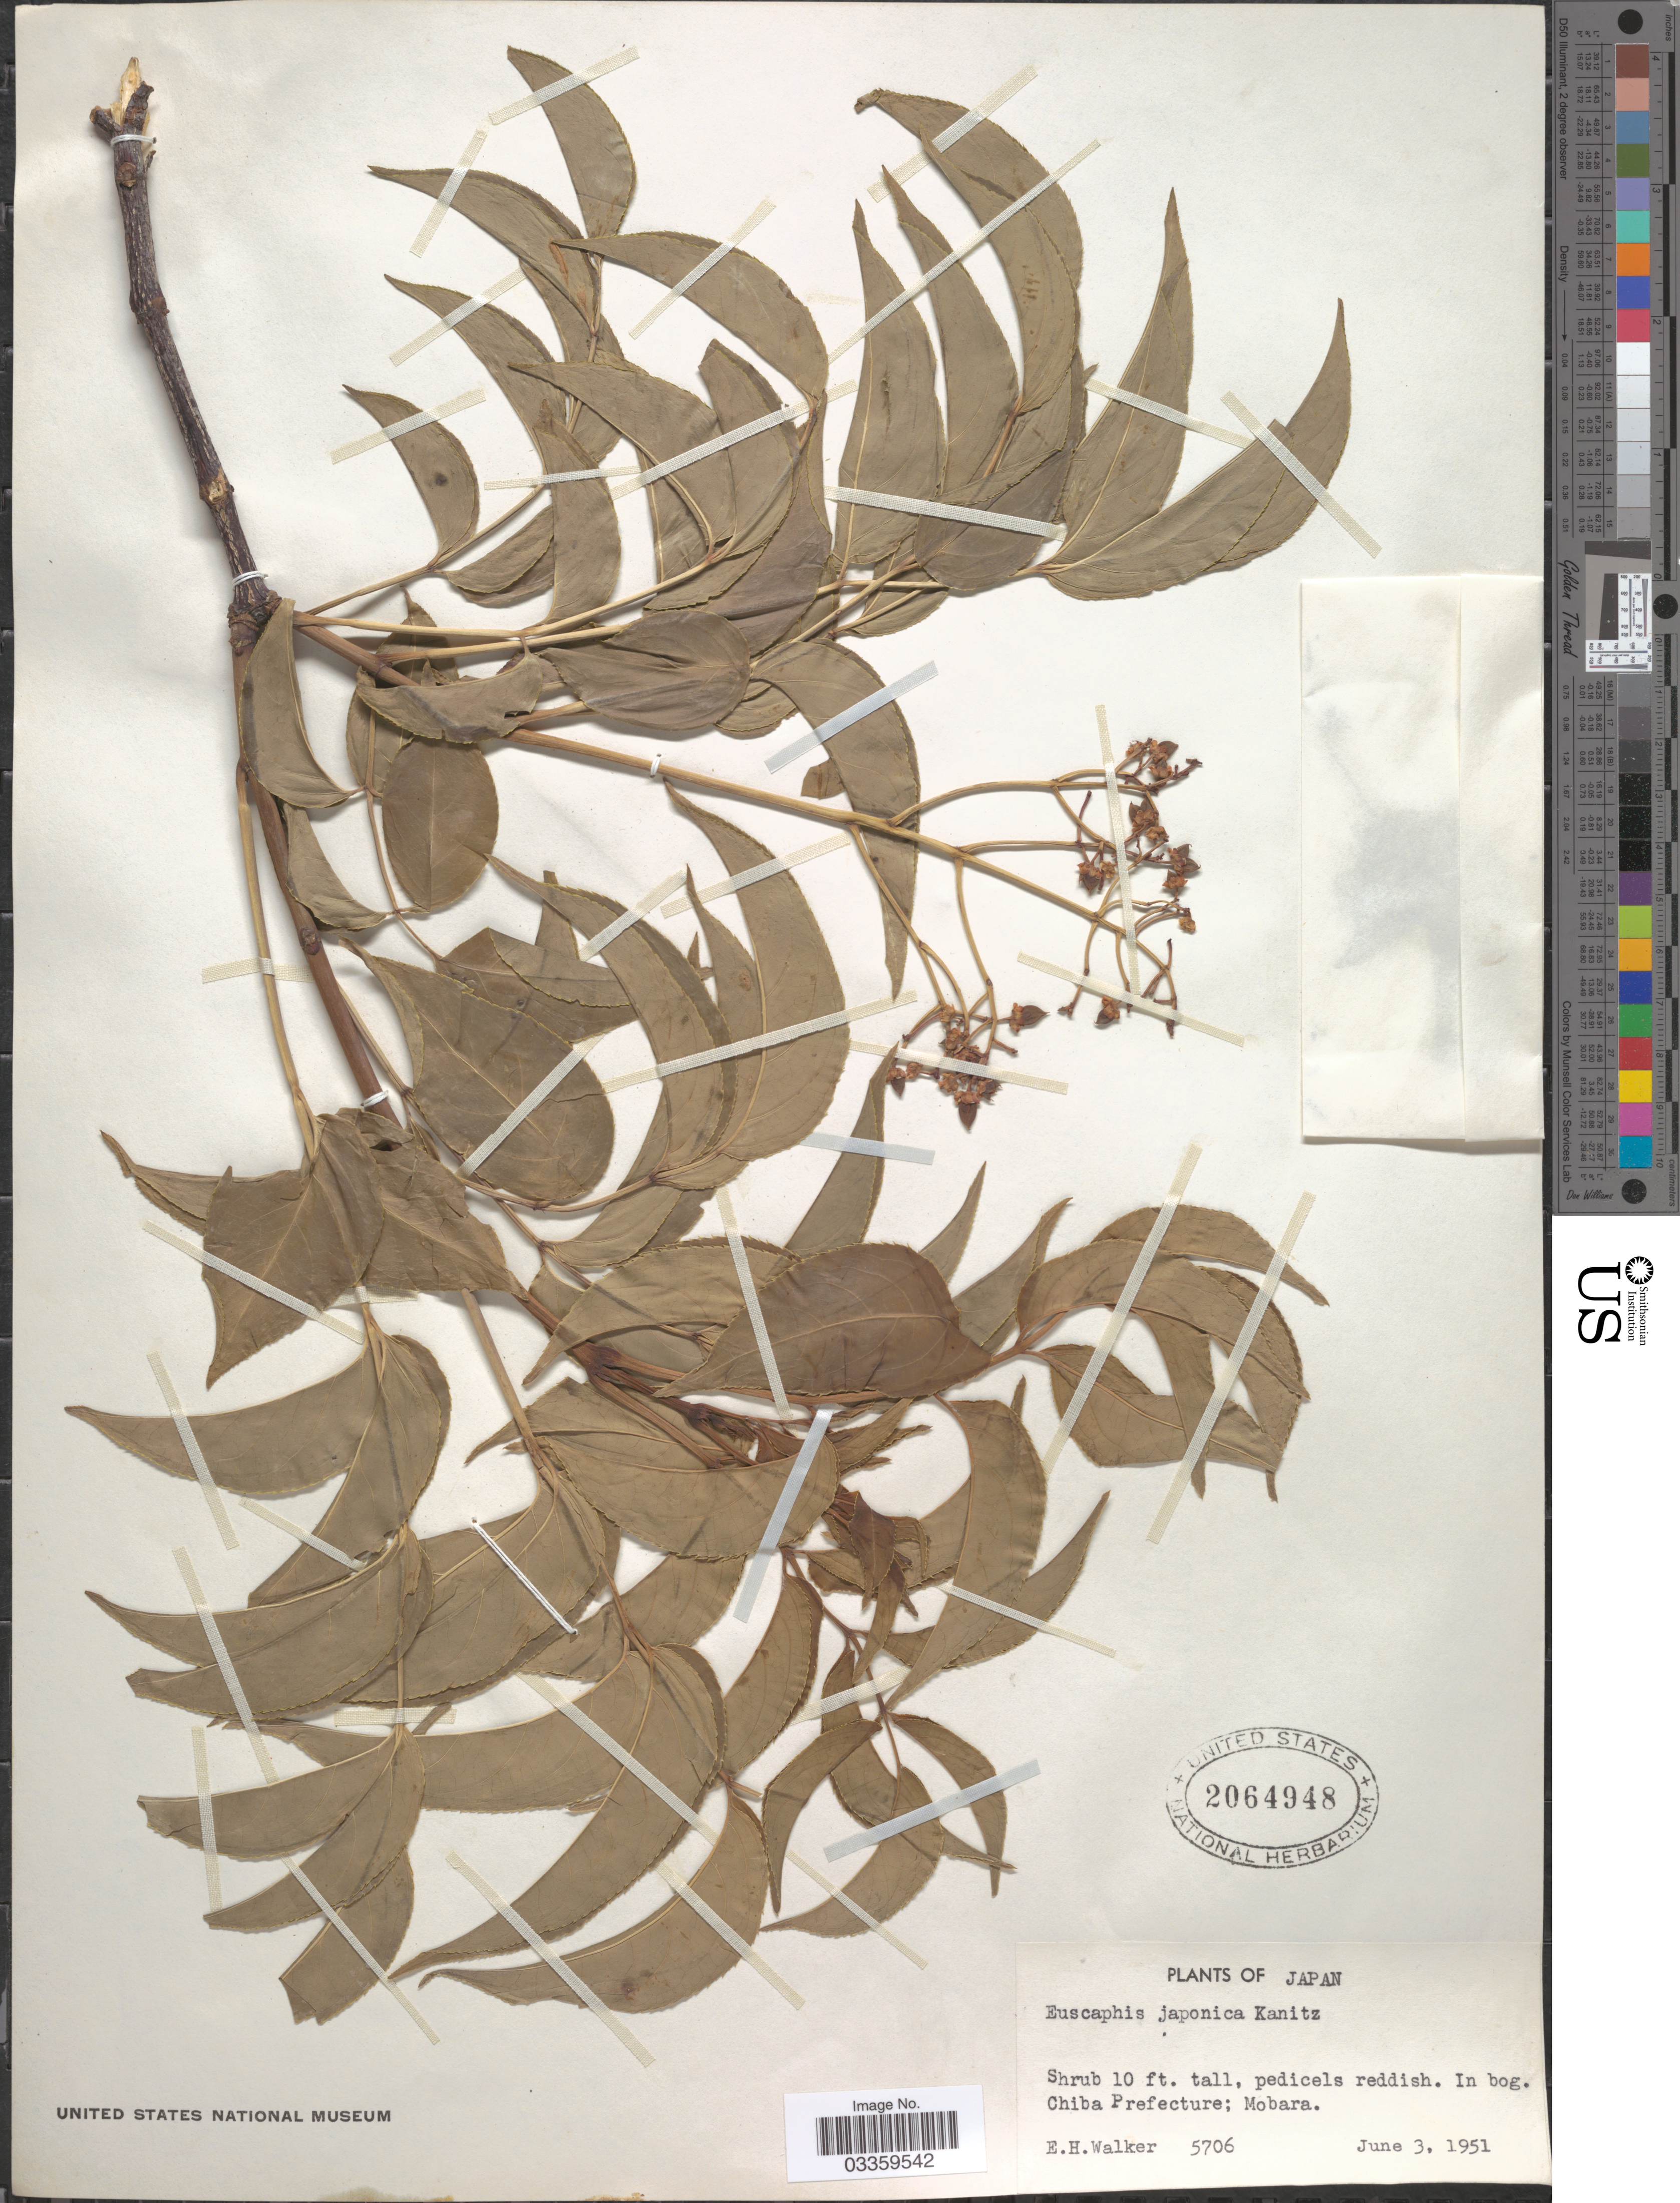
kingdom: Plantae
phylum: Tracheophyta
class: Magnoliopsida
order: Crossosomatales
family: Staphyleaceae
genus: Euscaphis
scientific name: Euscaphis japonica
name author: (Thunb.) Kanitz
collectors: E. H. Walker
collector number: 5706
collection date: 1951-06-03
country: Japan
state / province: Tiba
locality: Chiba Prefecture; Mobara.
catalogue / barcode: US 2064948